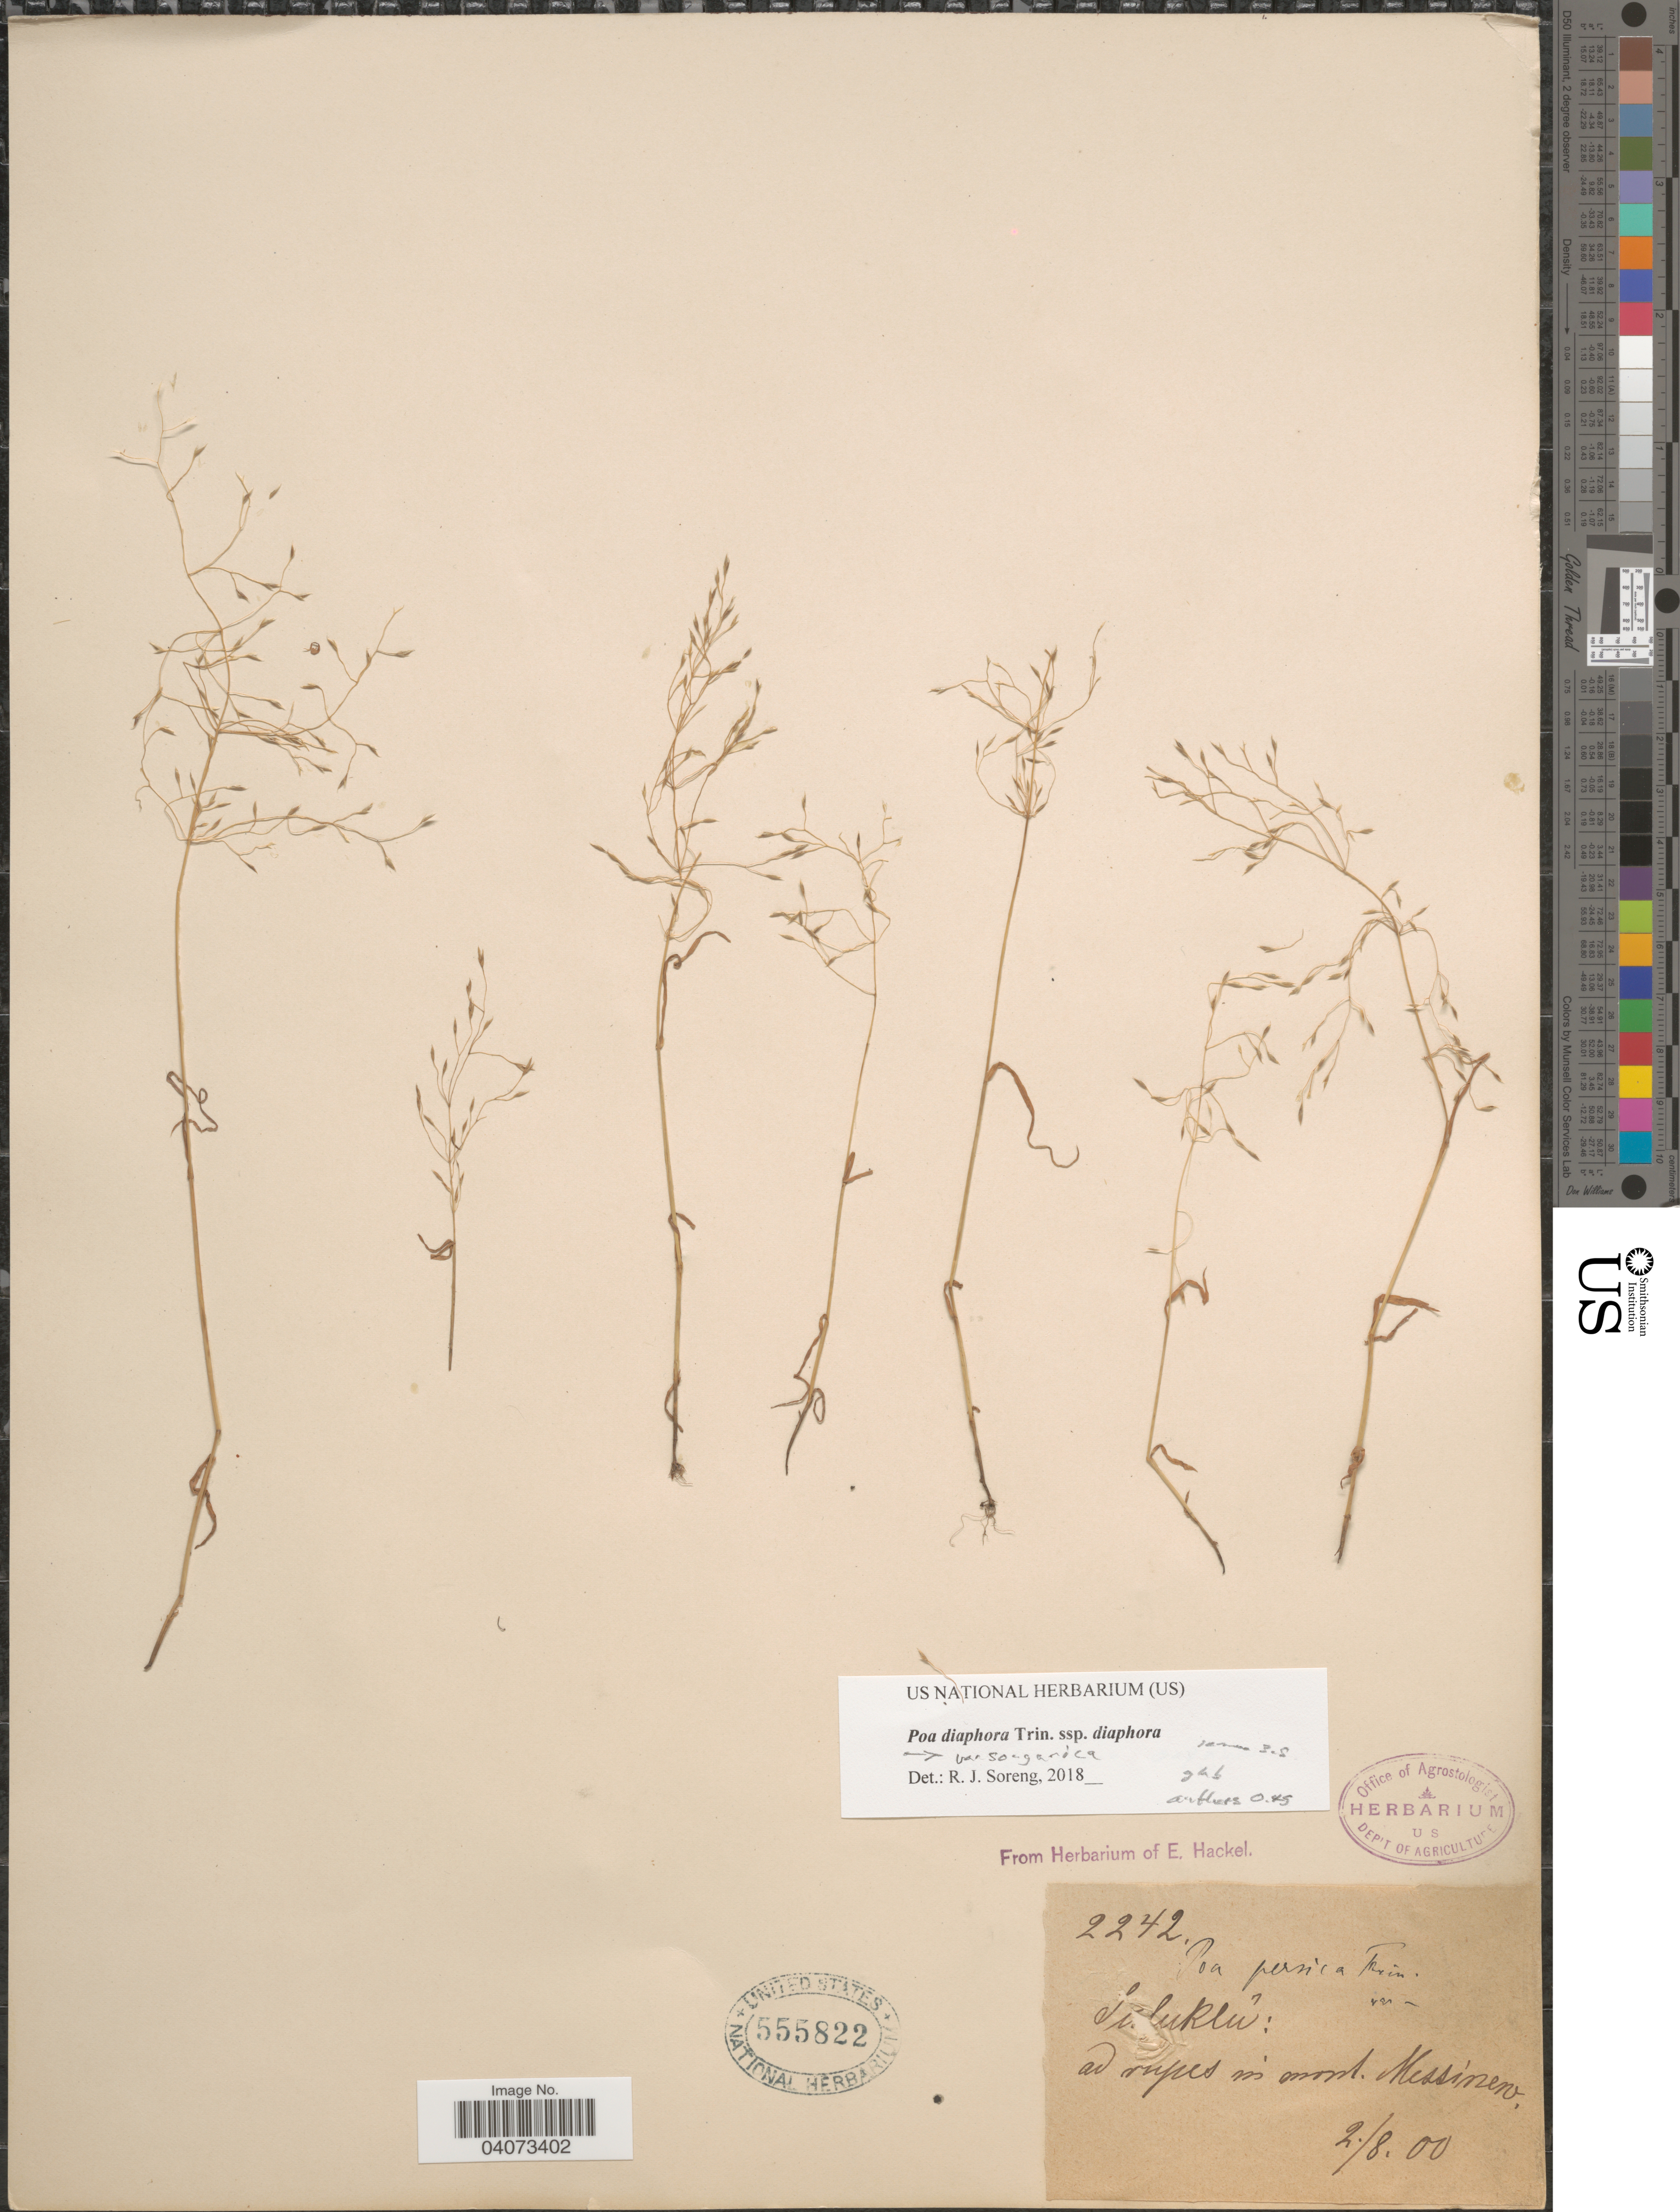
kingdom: Plantae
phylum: Tracheophyta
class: Liliopsida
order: Poales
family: Poaceae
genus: Poa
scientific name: Poa diaphora subsp. diaphora var. songarica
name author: (Schrenk ex Fisch. & C.A. Mey.) Soreng et al.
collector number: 2242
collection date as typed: Transcribed d/m/y: 2/8/0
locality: Saluklu [interpreted]: ad rupes in mont. Messinero.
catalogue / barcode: US 555822